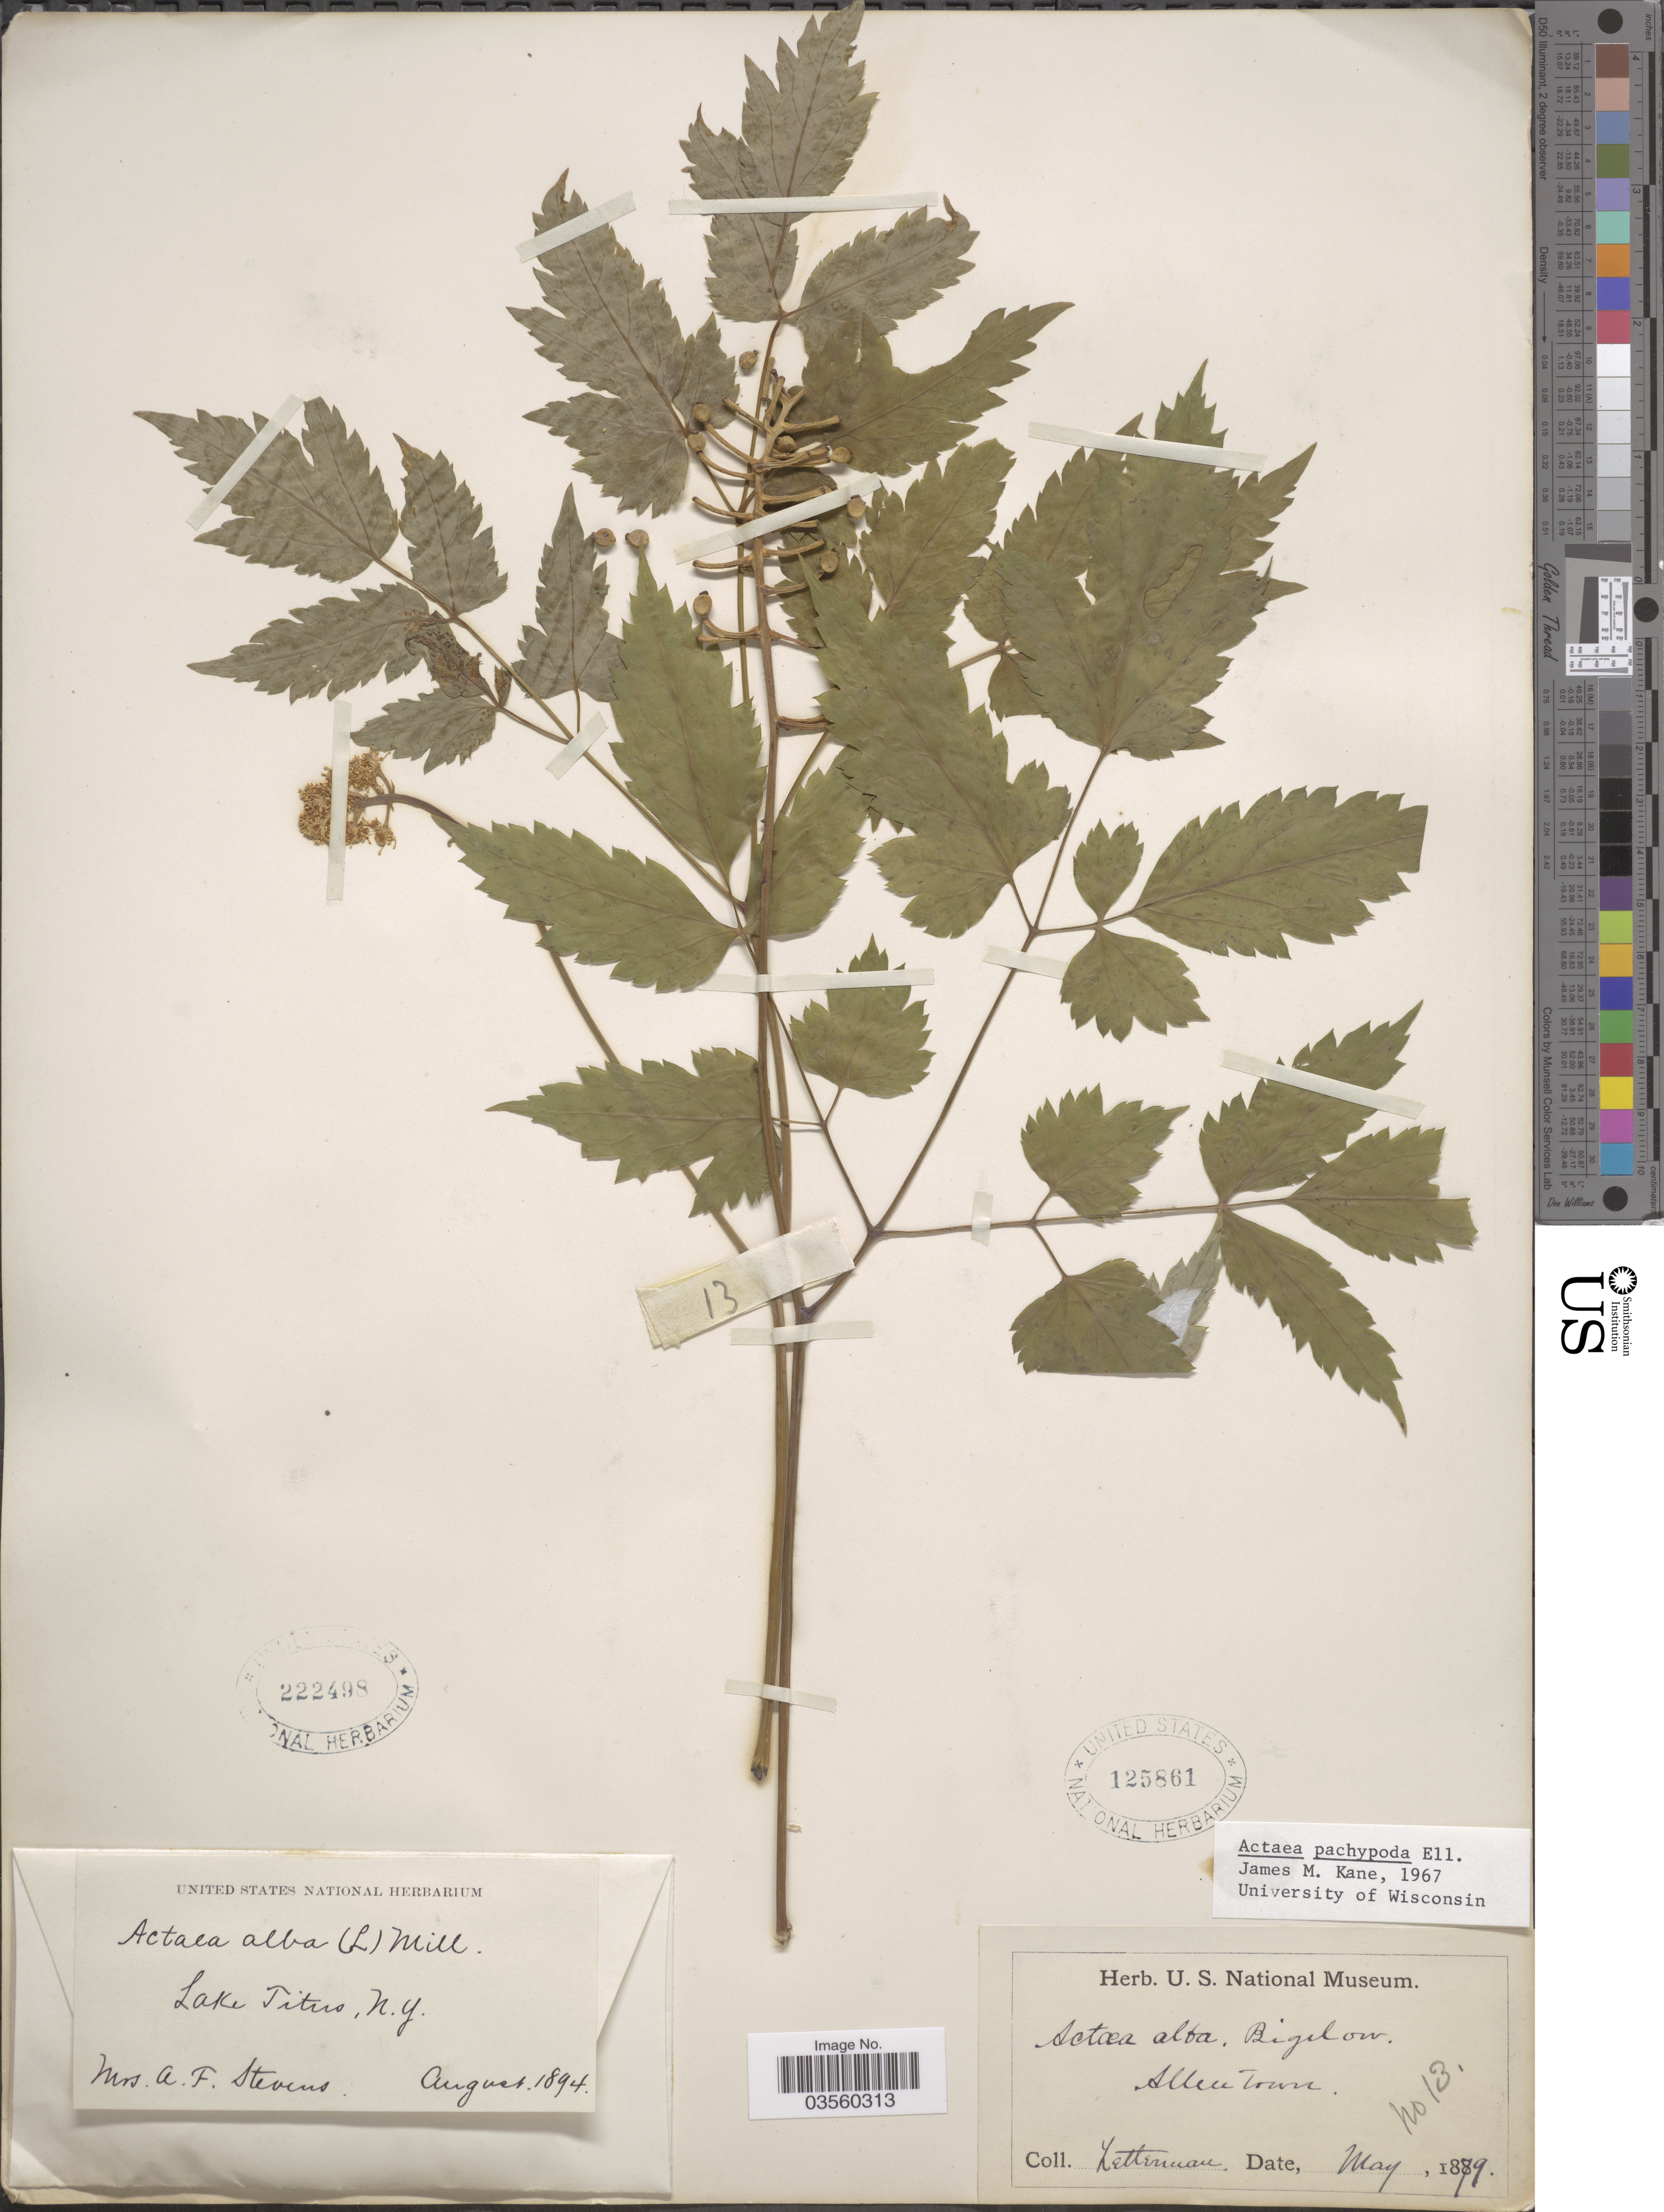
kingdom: Plantae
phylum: Tracheophyta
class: Magnoliopsida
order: Ranunculales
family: Ranunculaceae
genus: Actaea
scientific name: Actaea pachypoda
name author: Elliott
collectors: Letterman, --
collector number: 13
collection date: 1879-05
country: United States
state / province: Missouri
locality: Allentown.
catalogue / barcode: US 125861